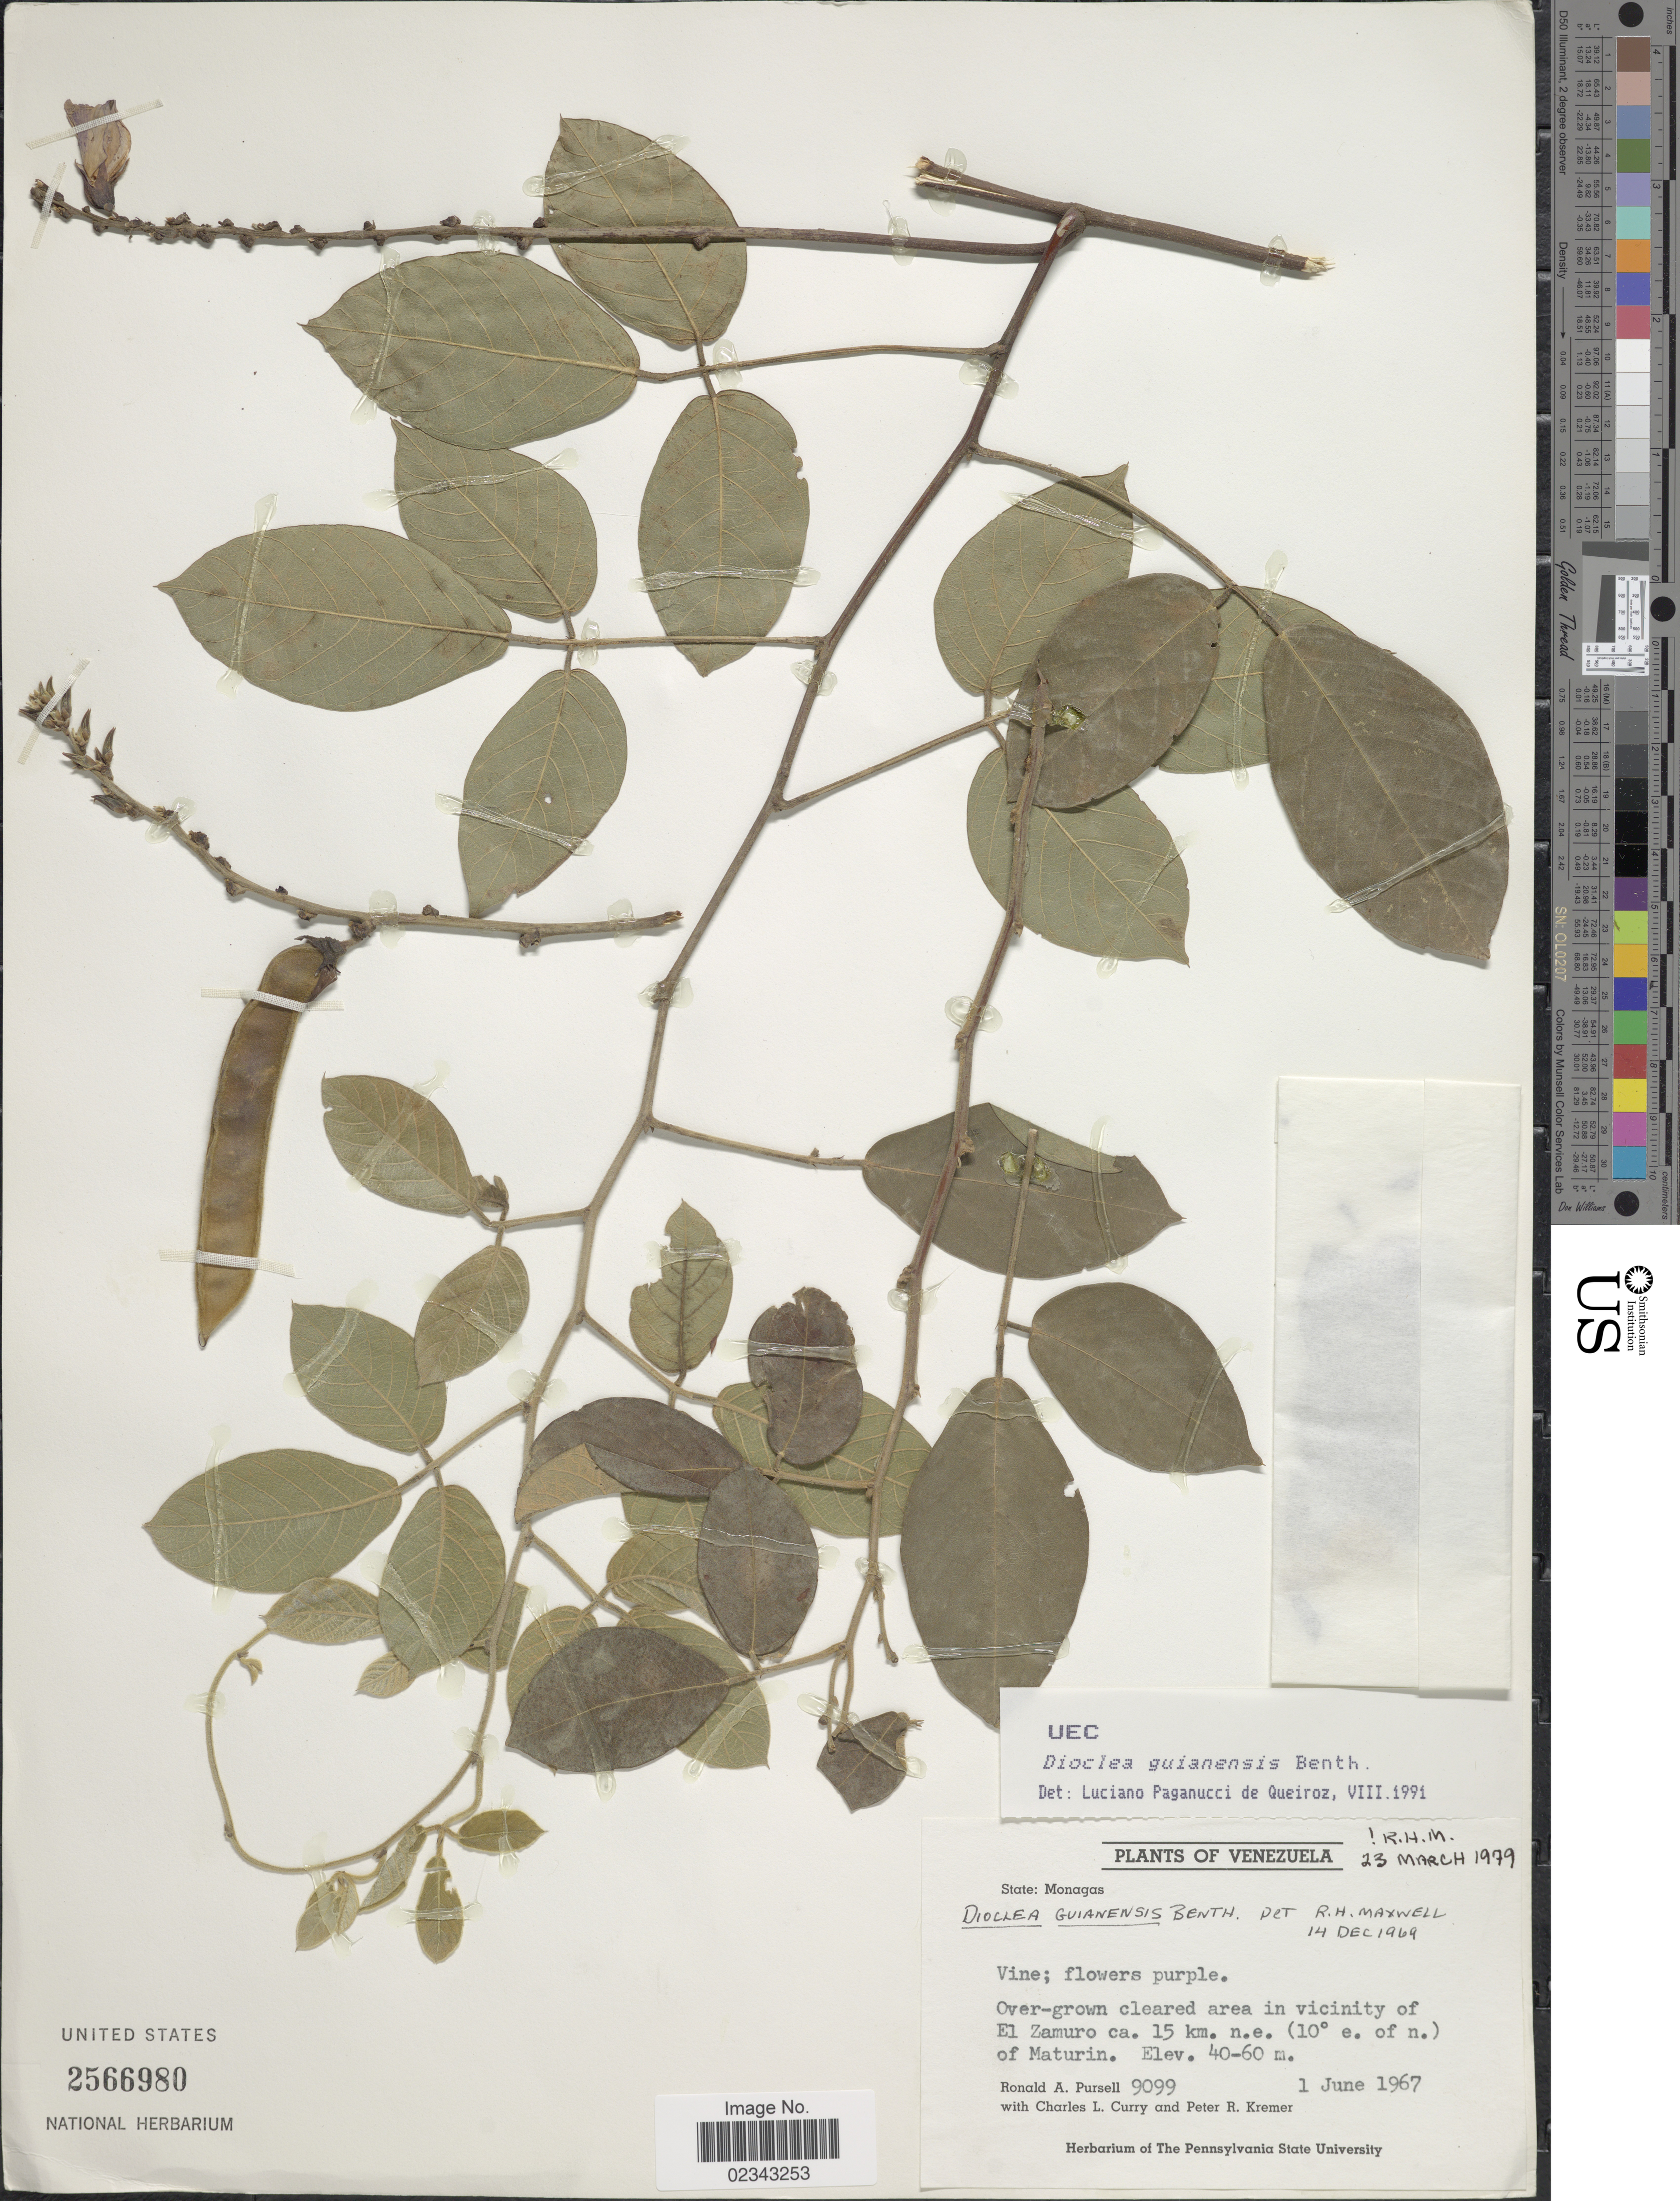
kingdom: Plantae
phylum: Tracheophyta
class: Magnoliopsida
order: Fabales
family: Fabaceae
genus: Dioclea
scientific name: Dioclea guianensis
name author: Benth.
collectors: R. A. Pursell, C. L. Curry & P. Kremer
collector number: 9099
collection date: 1967-06-01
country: Venezuela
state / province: Monagas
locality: Over-grown cleared area in vicinity of El Zamuro ca. 15 km n.e. (10° e. of n.) of Maturin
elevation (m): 40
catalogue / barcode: US 2566980